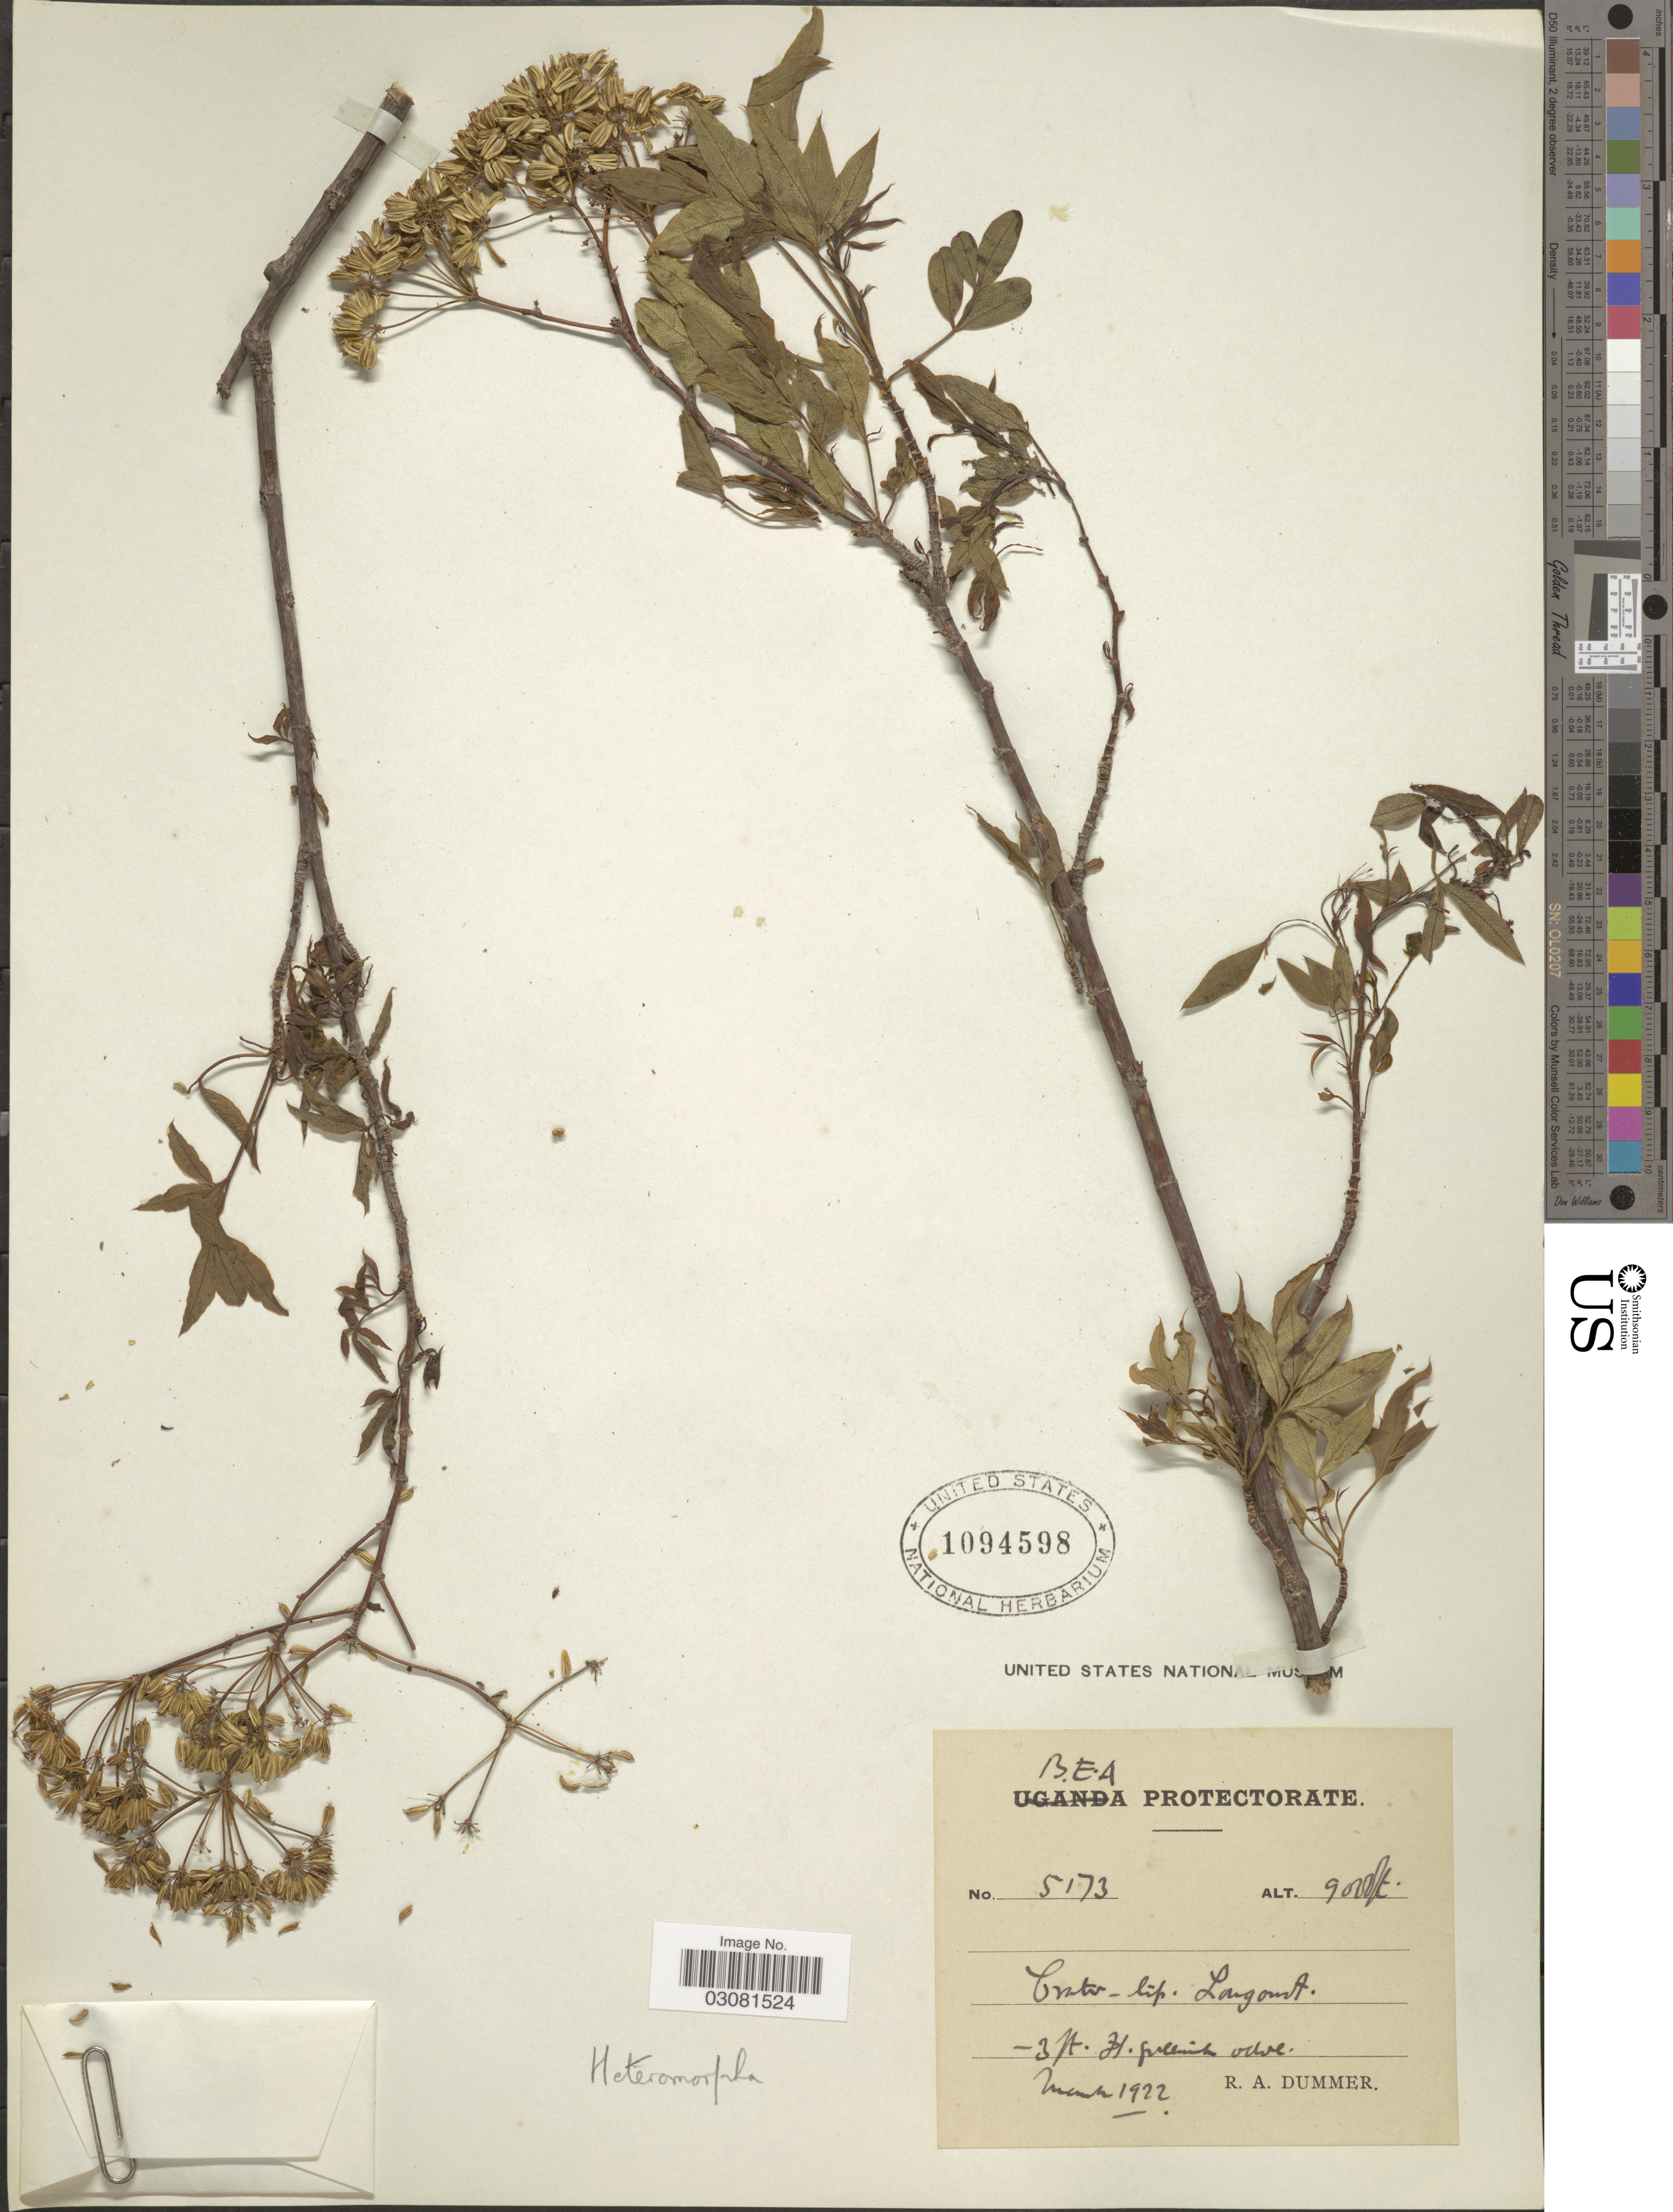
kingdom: Plantae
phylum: Tracheophyta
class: Magnoliopsida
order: Apiales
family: Apiaceae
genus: Heteromorpha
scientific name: Heteromorpha sp.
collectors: R. Dümmer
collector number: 5173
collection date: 1922-03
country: Kenya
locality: B.E.A. Protectorate.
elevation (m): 2743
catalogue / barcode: US 1094598